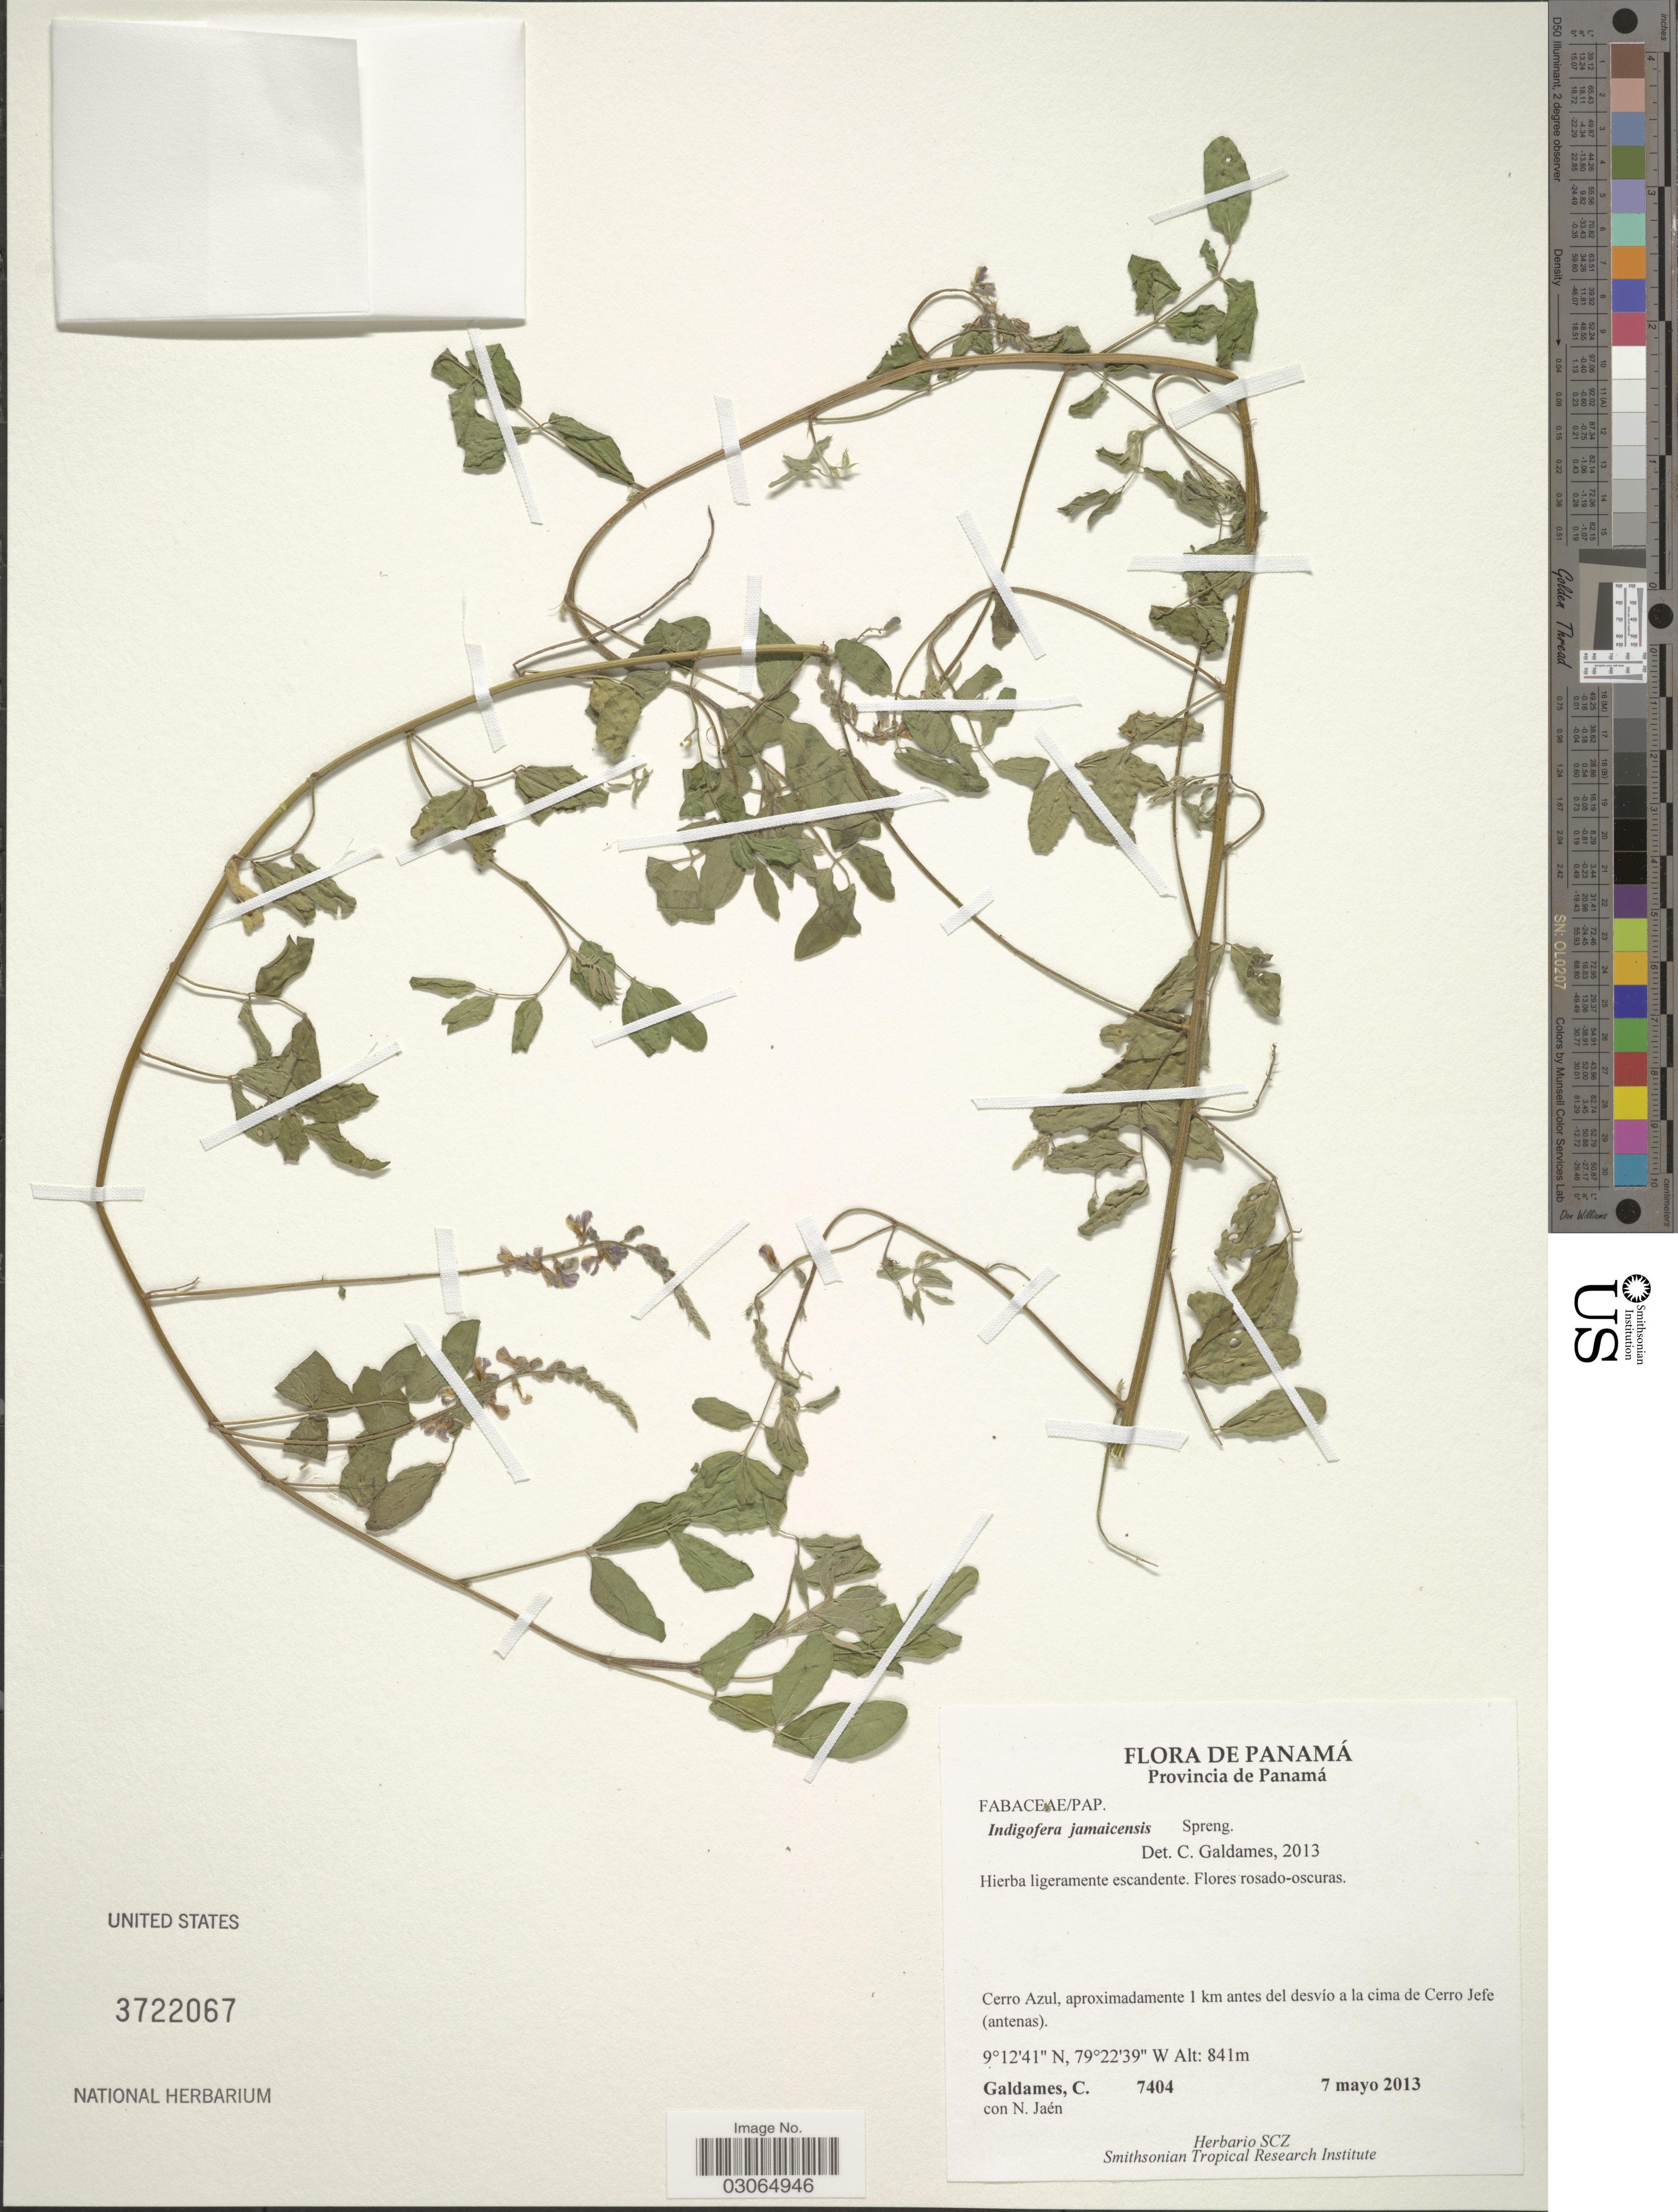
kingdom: Plantae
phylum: Tracheophyta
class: Magnoliopsida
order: Fabales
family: Fabaceae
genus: Indigofera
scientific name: Indigofera jamaicensis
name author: Spreng.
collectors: C. Galdames & N. Jaén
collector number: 7404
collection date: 2013-05-07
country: Panama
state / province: Panamá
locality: Cerro Azul, aproximadamente 1 km antes del desvio a la cima de Cerro Jefe (antenas).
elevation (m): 841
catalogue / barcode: US 3722067